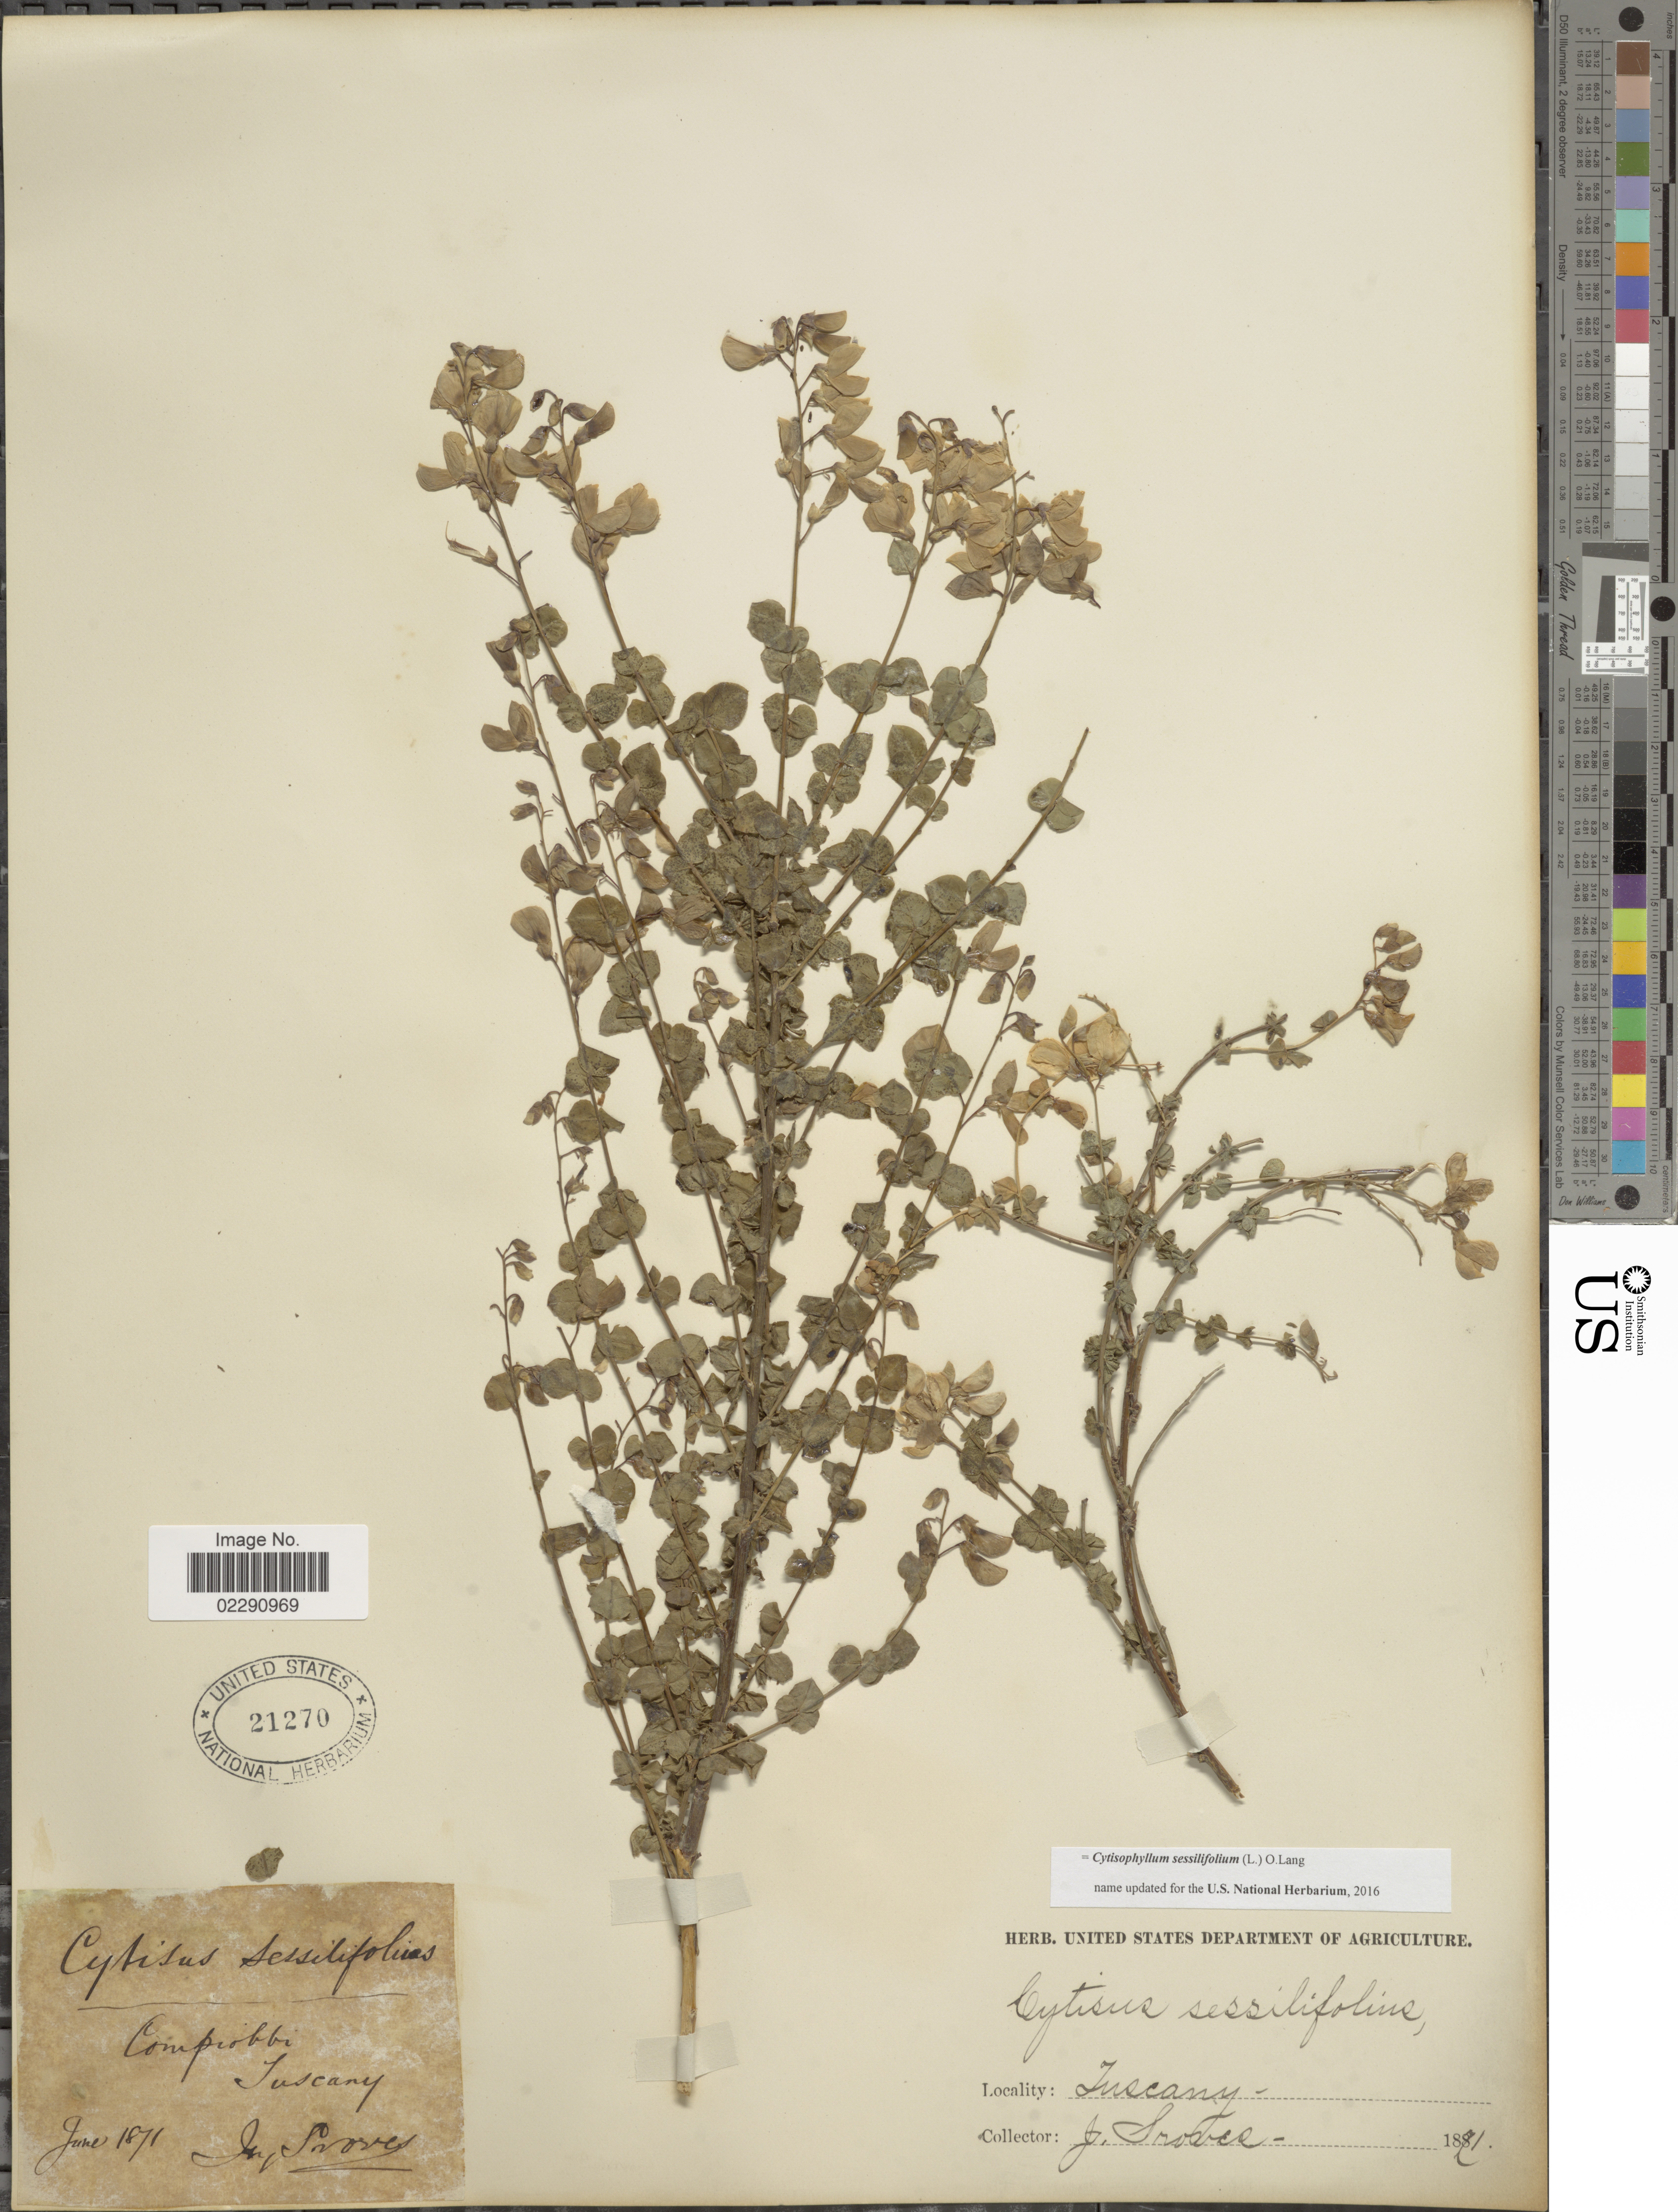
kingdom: Plantae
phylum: Tracheophyta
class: Magnoliopsida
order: Fabales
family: Fabaceae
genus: Cytisophyllum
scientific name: Cytisophyllum sessilifolium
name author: Láng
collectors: J. Sroves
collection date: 1871-06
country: Italy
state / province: Tuscany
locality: Compiobbi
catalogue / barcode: US 21270